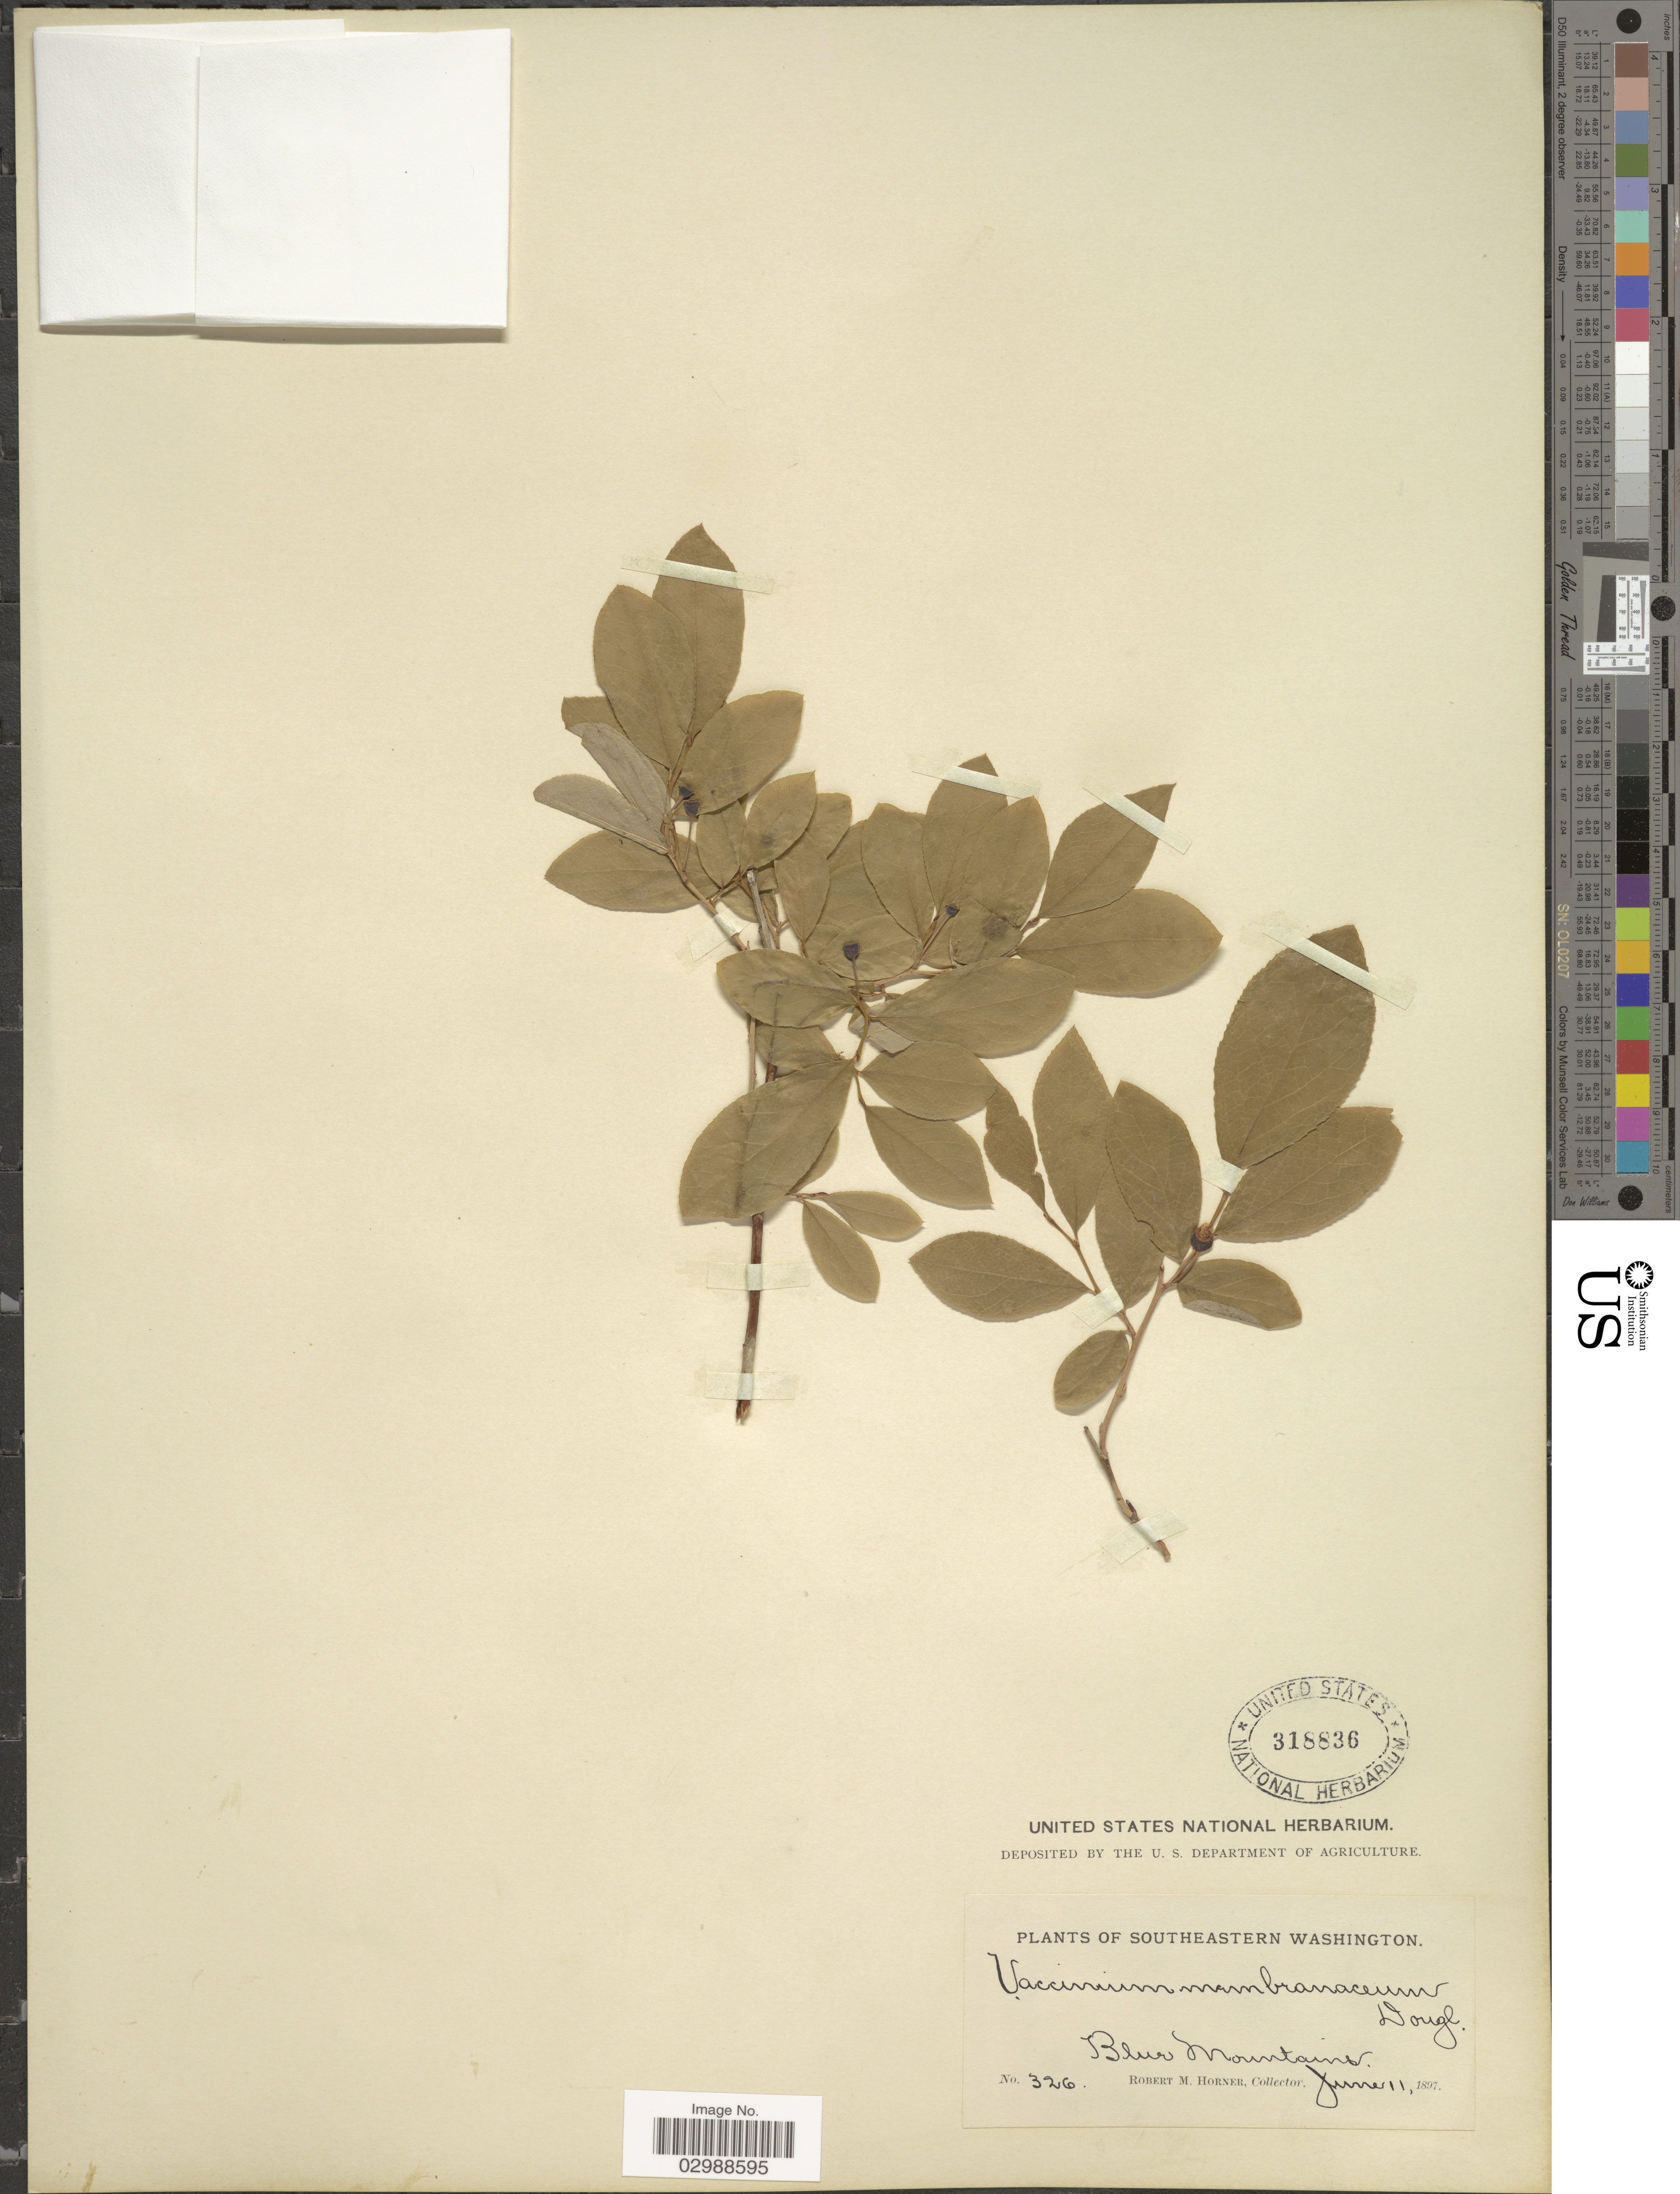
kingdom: Plantae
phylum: Tracheophyta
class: Magnoliopsida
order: Ericales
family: Ericaceae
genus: Vaccinium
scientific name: Vaccinium membranaceum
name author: Douglas ex Torr.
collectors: R. Horner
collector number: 326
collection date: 1897-06-11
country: United States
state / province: Washington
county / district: Clallam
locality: Southeastern Washington, Blue Mountains.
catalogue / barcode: US 318836